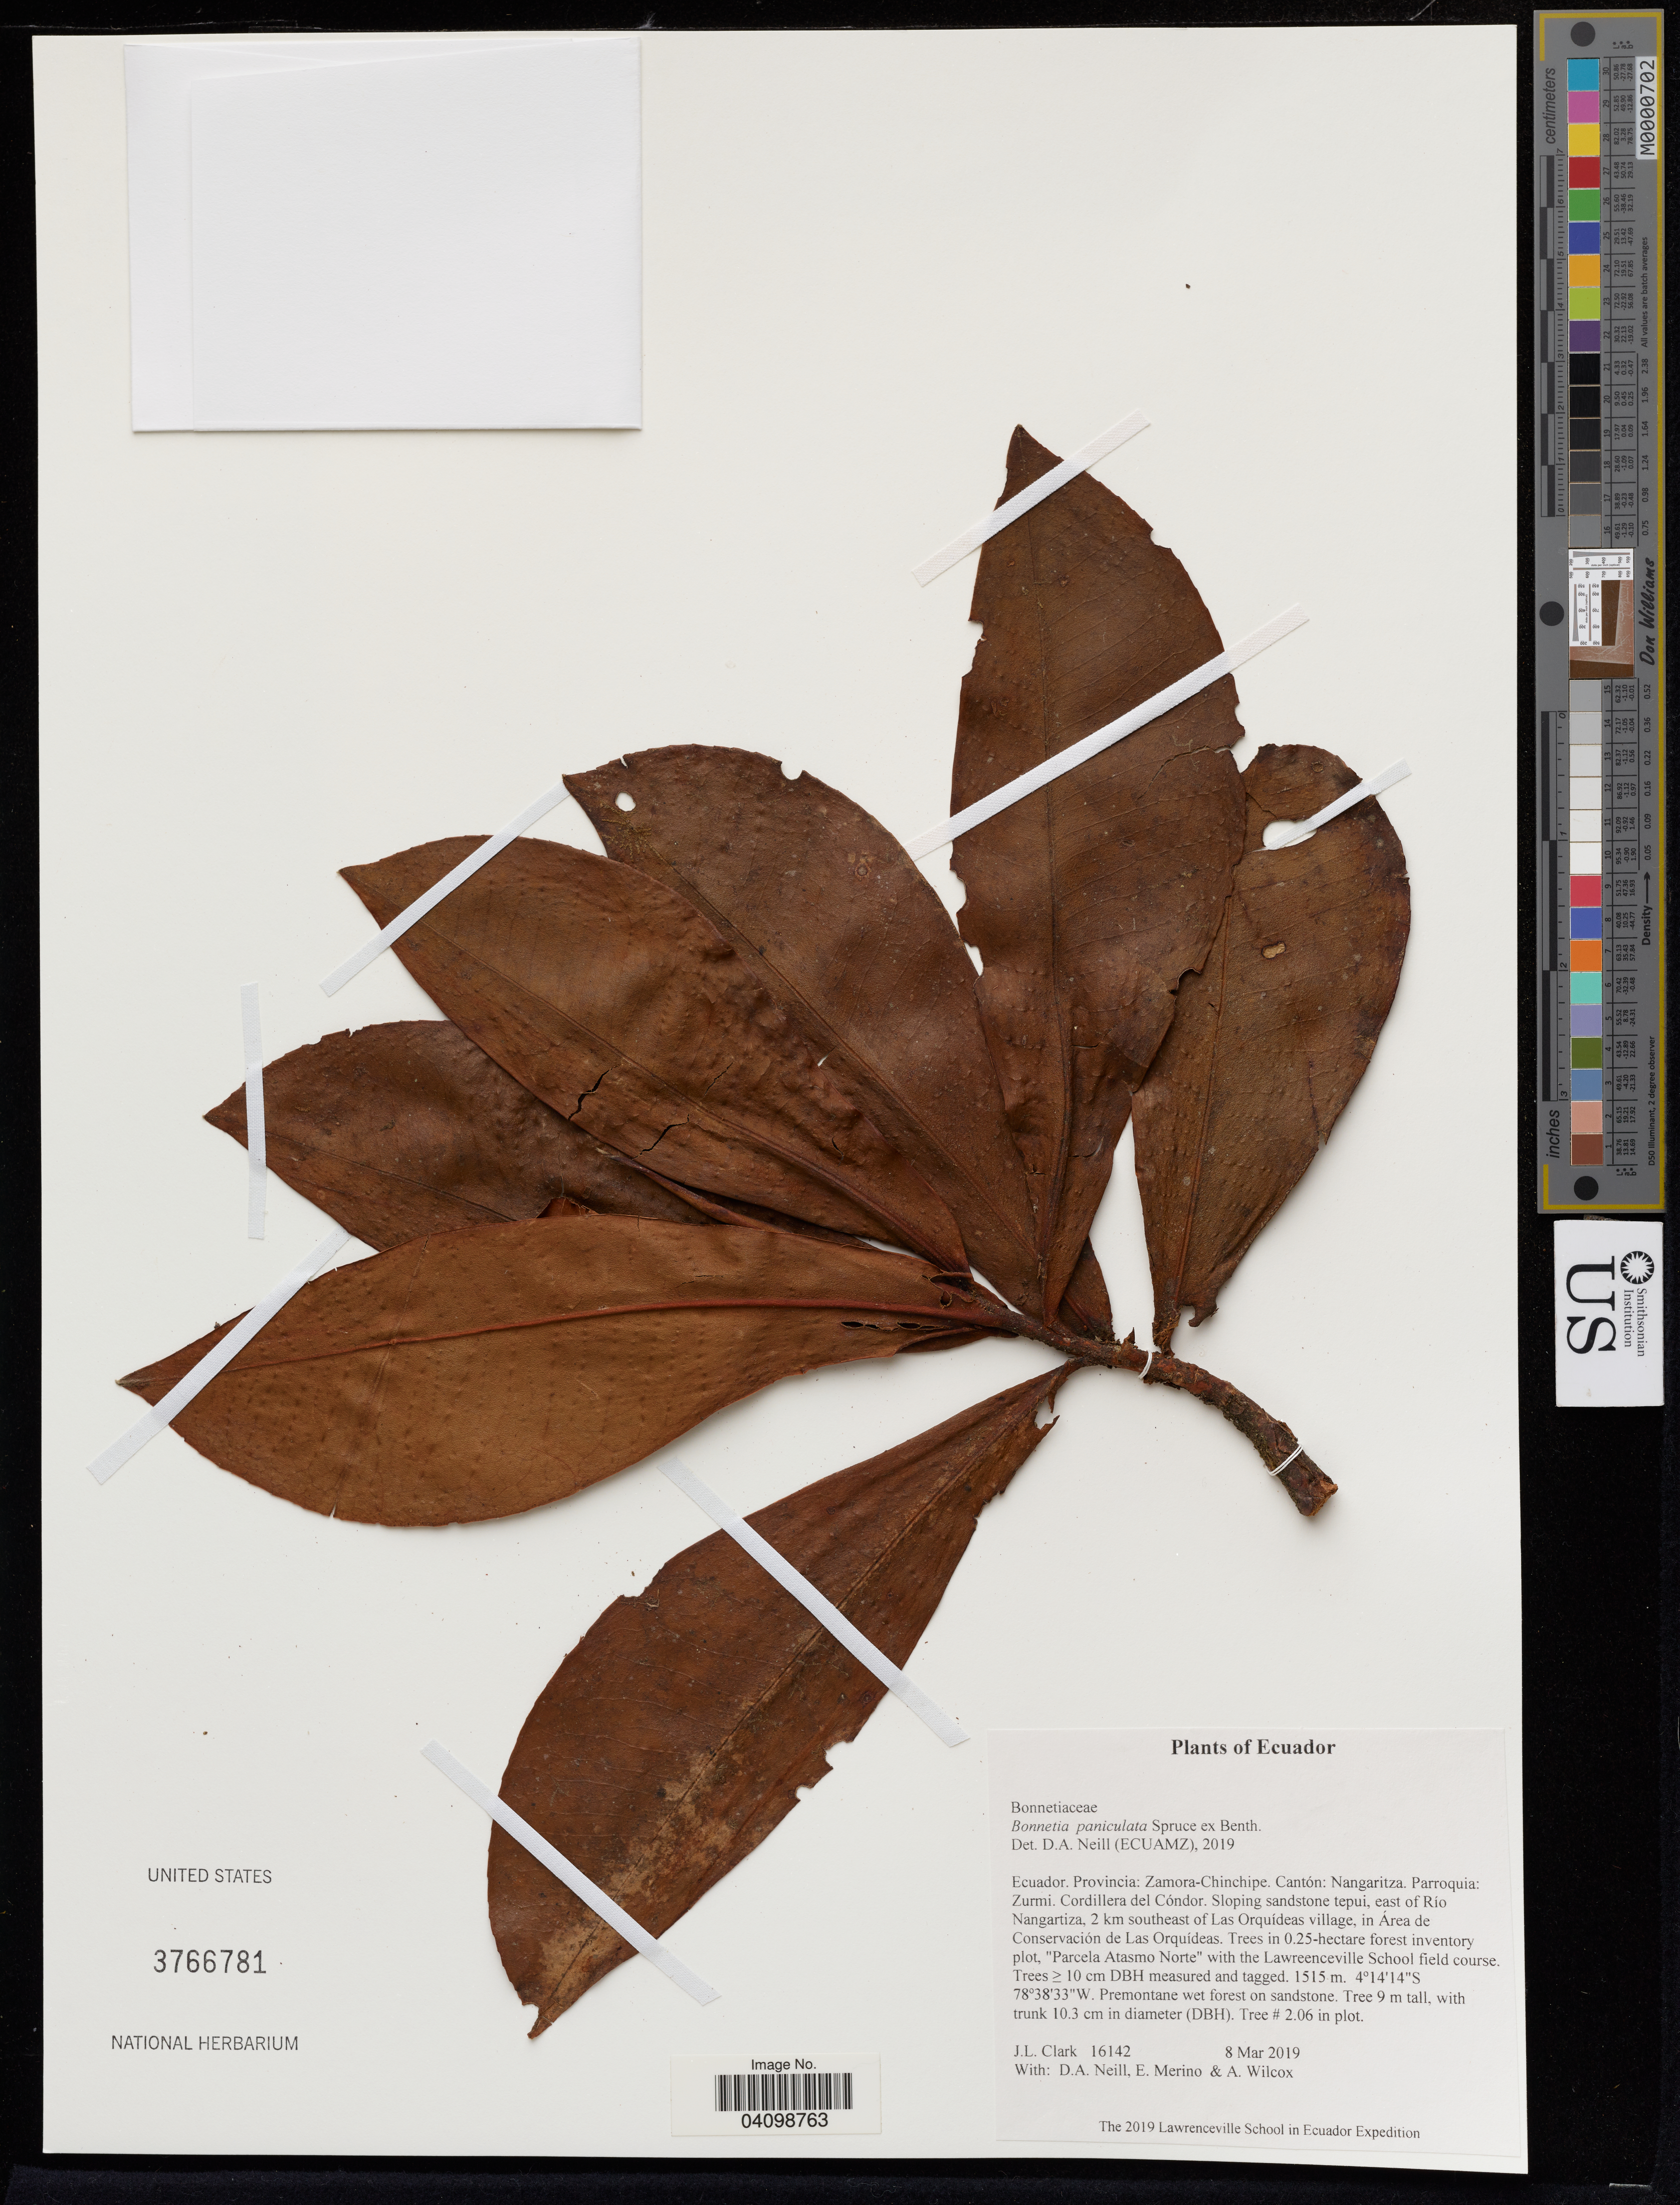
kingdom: Plantae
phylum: Tracheophyta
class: Magnoliopsida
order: Malpighiales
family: Bonnetiaceae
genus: Bonnetia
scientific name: Bonnetia paniculata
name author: Spruce ex Benth.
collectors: J. Clark, B. Nyberg & A. Wilcox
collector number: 16142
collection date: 2019-03-08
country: Ecuador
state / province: Zamora-Chinchipe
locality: Zamora-Chinchipe. Cantón: Nangaritza. Parroquia: Zurmi. Cordillera del Cóndor. Sloping sandstone tepui, east of Río Nangartiza, 2 km southeast of Las Orquídeas village, in Área de Conservación de Las Orquídeas. Trees in 0.25-hectare forest inventory plot,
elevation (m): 1515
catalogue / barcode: US 3766781